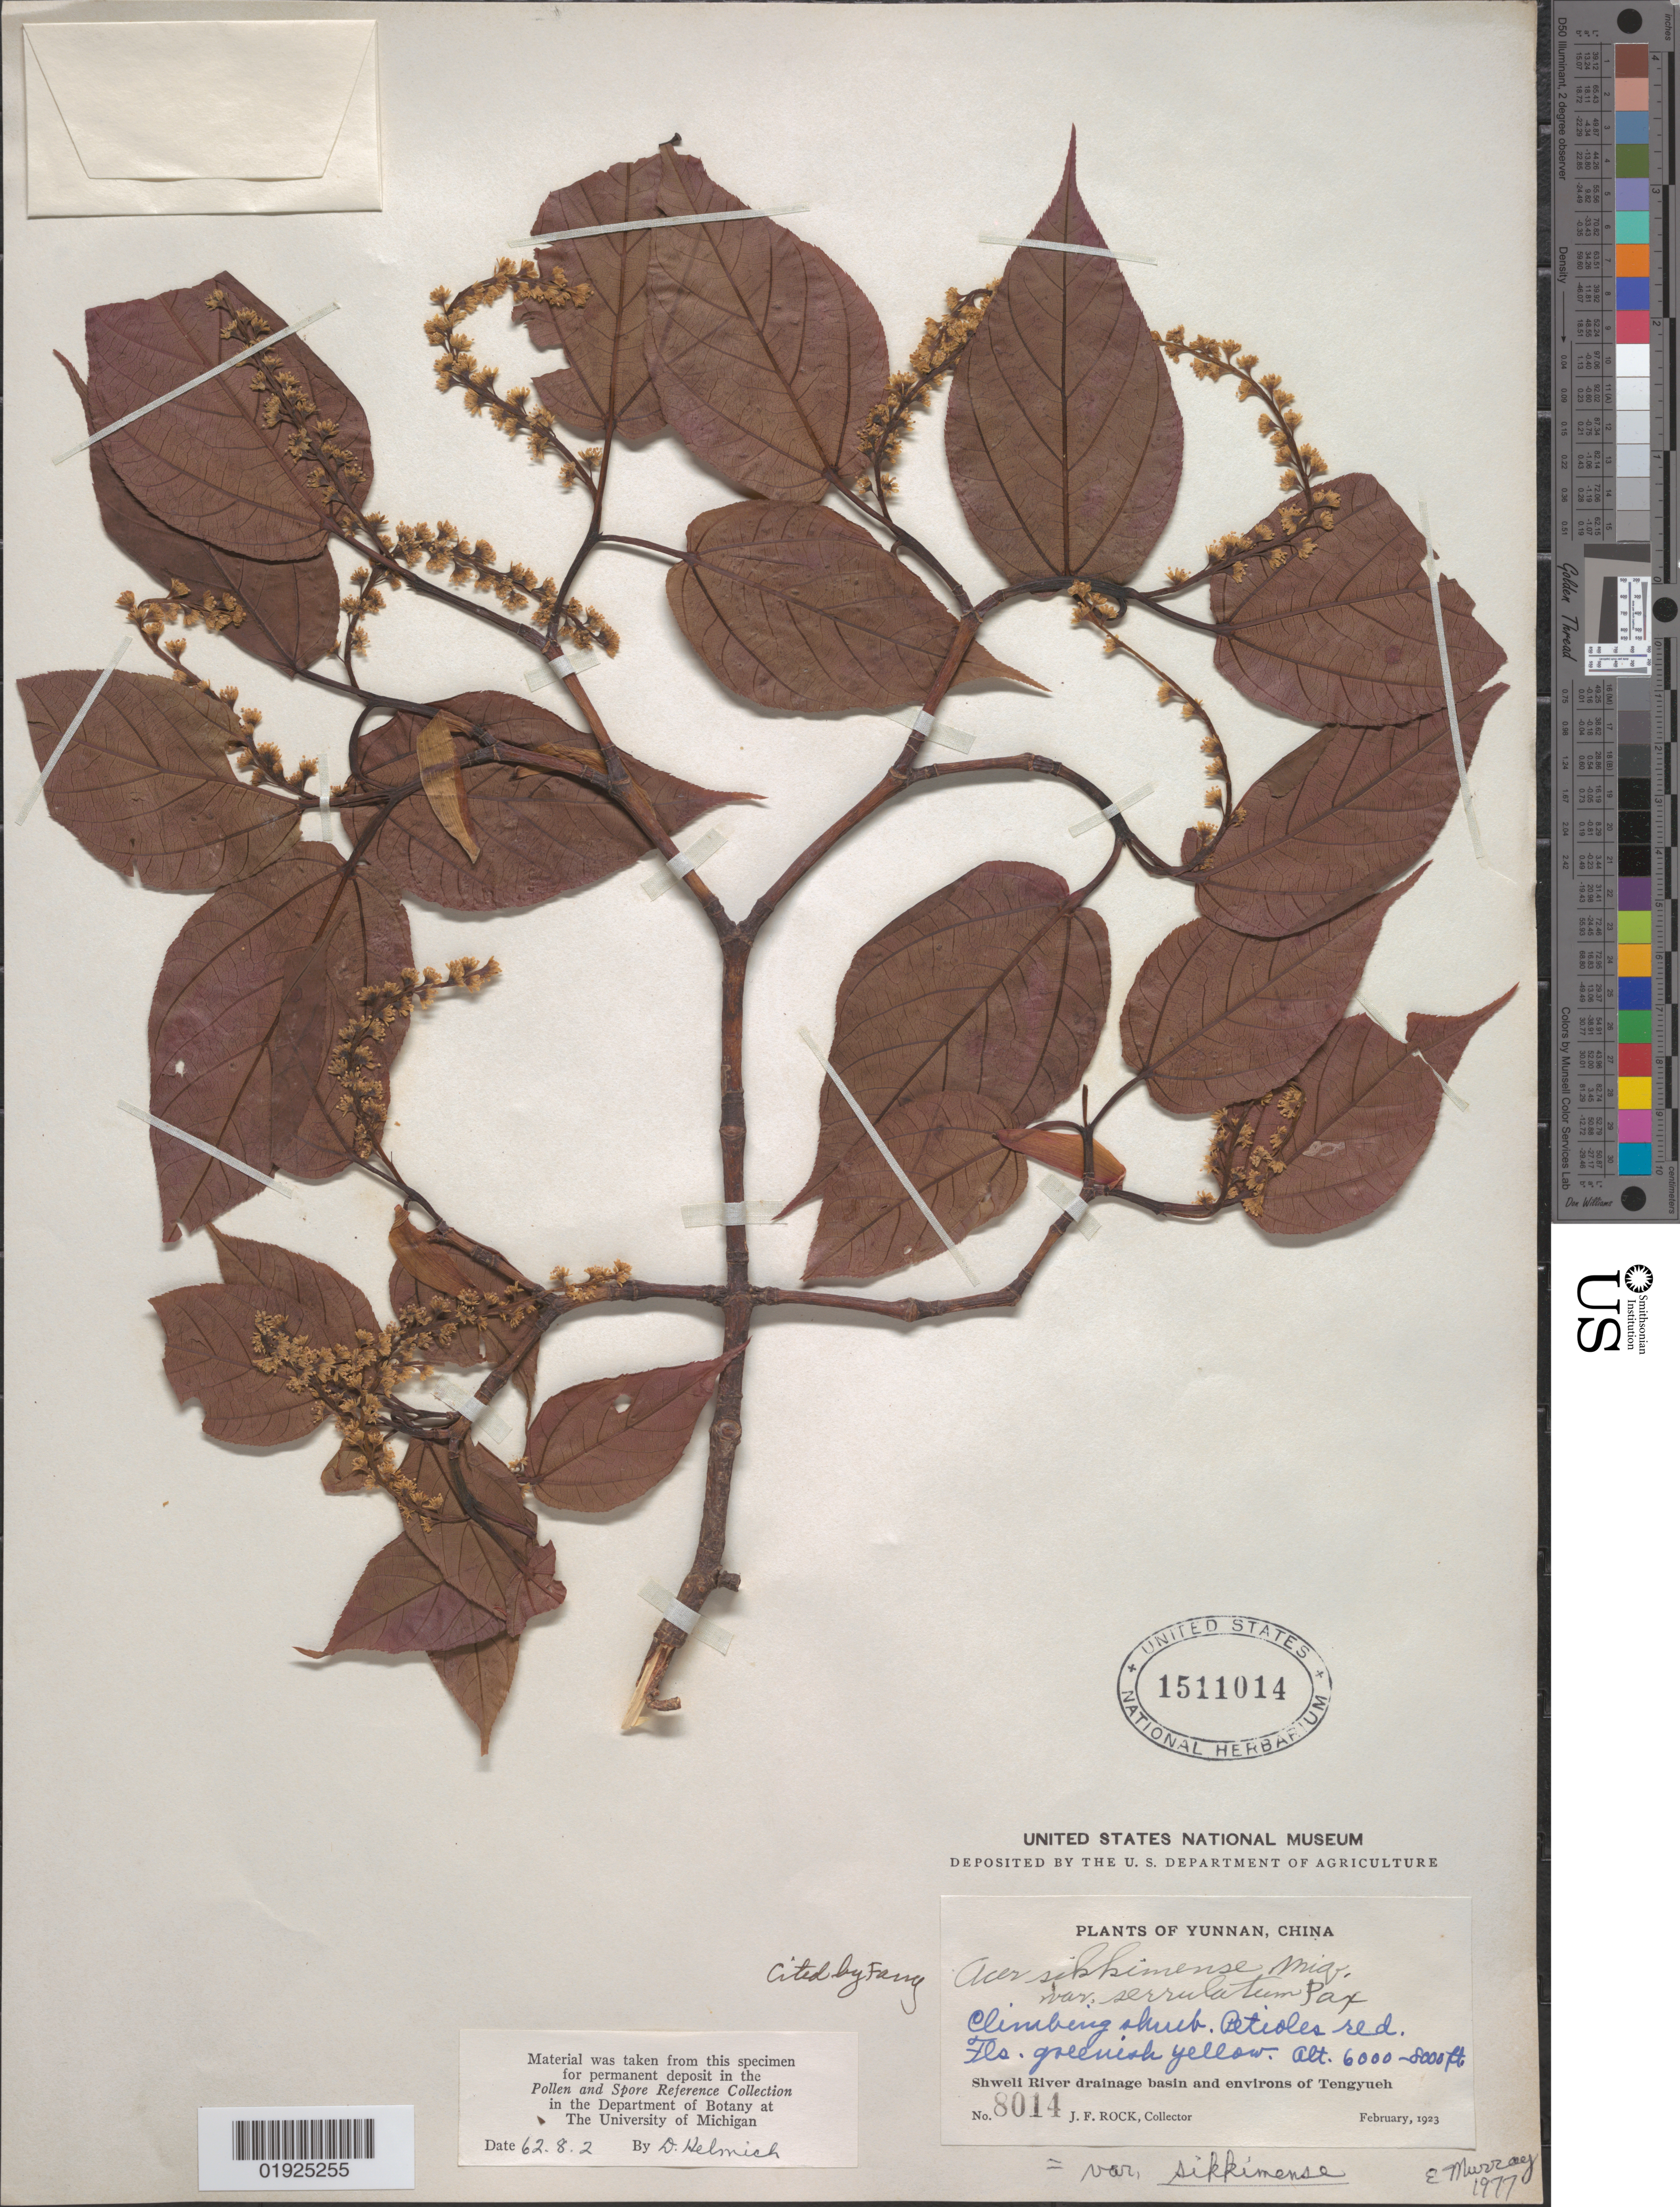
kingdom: Plantae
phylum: Tracheophyta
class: Magnoliopsida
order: Sapindales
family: Sapindaceae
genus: Acer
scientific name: Acer sikkimense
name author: Miq.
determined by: Murray, Edward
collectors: J. F. Rock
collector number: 8014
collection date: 1923-02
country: China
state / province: Yunnan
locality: Shweli River drainage basin and environs of Tengyueh [Tengchong]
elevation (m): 1829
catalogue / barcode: US 1511014